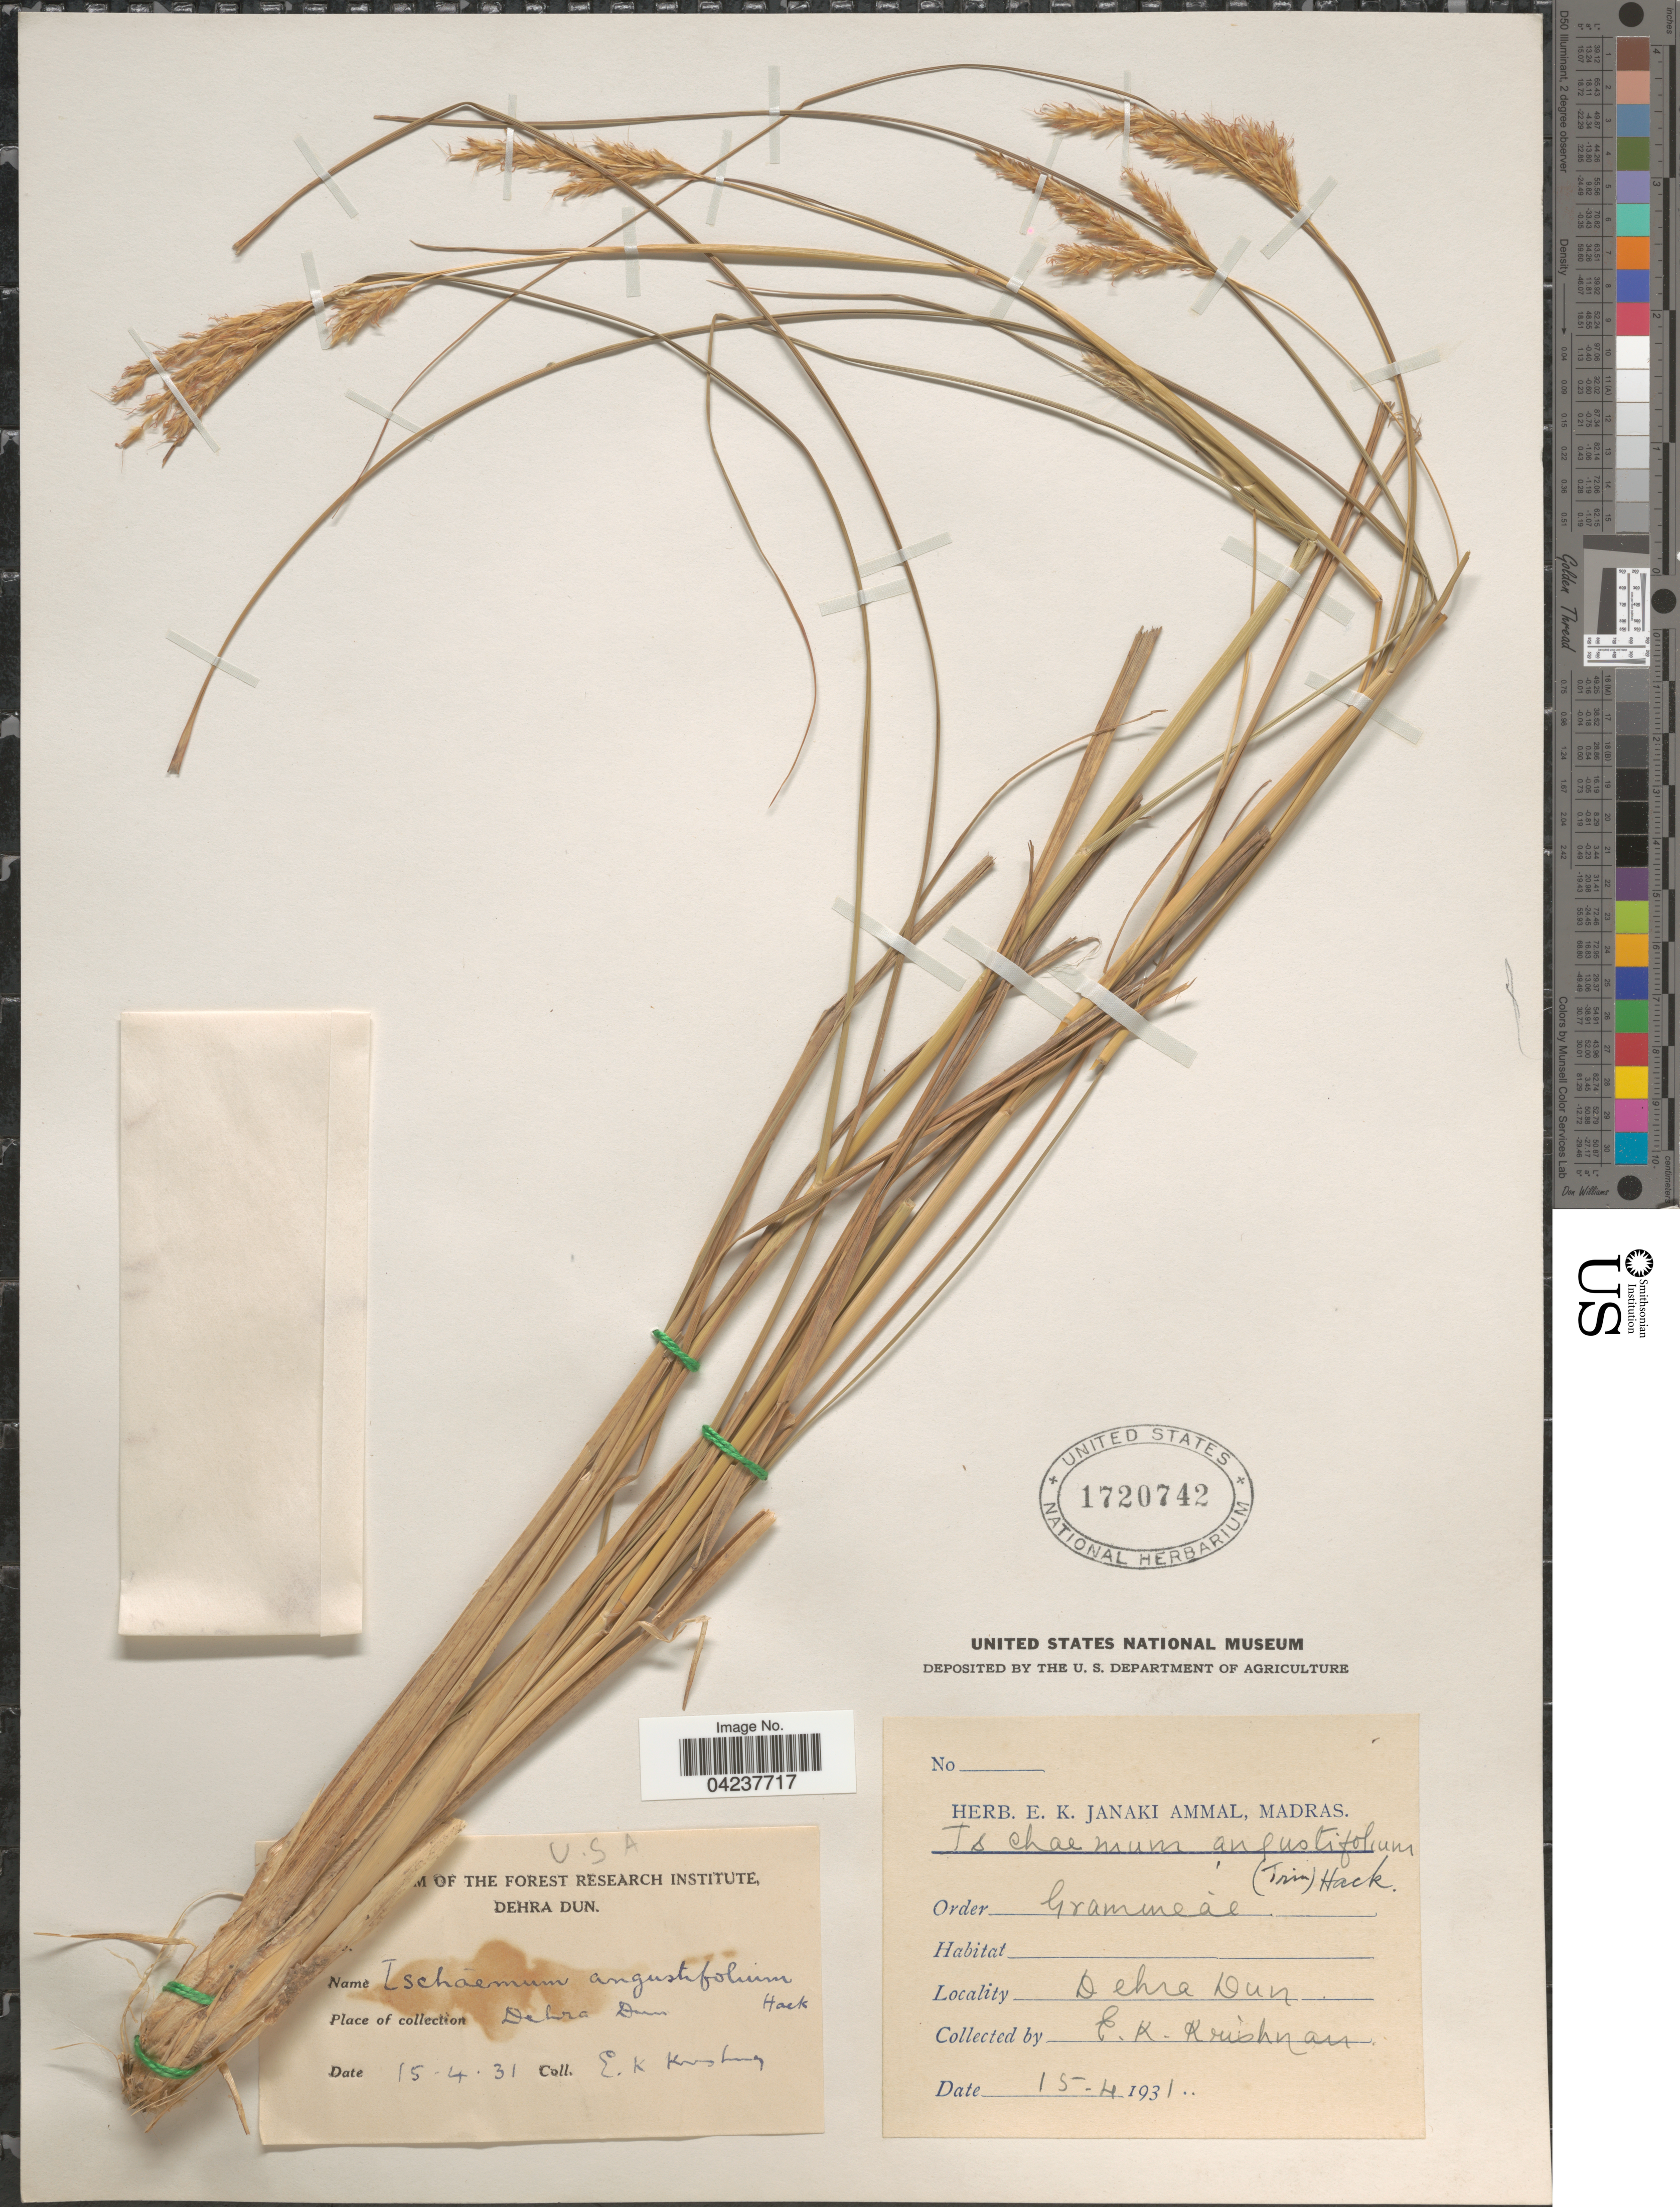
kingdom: Plantae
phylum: Tracheophyta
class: Liliopsida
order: Poales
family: Poaceae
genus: Eulaliopsis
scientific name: Eulaliopsis binata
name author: (Retz.) C. E. Hubb.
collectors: E. Krishnan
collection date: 1931-04-15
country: India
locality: Dehra Dun.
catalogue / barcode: US 1720742